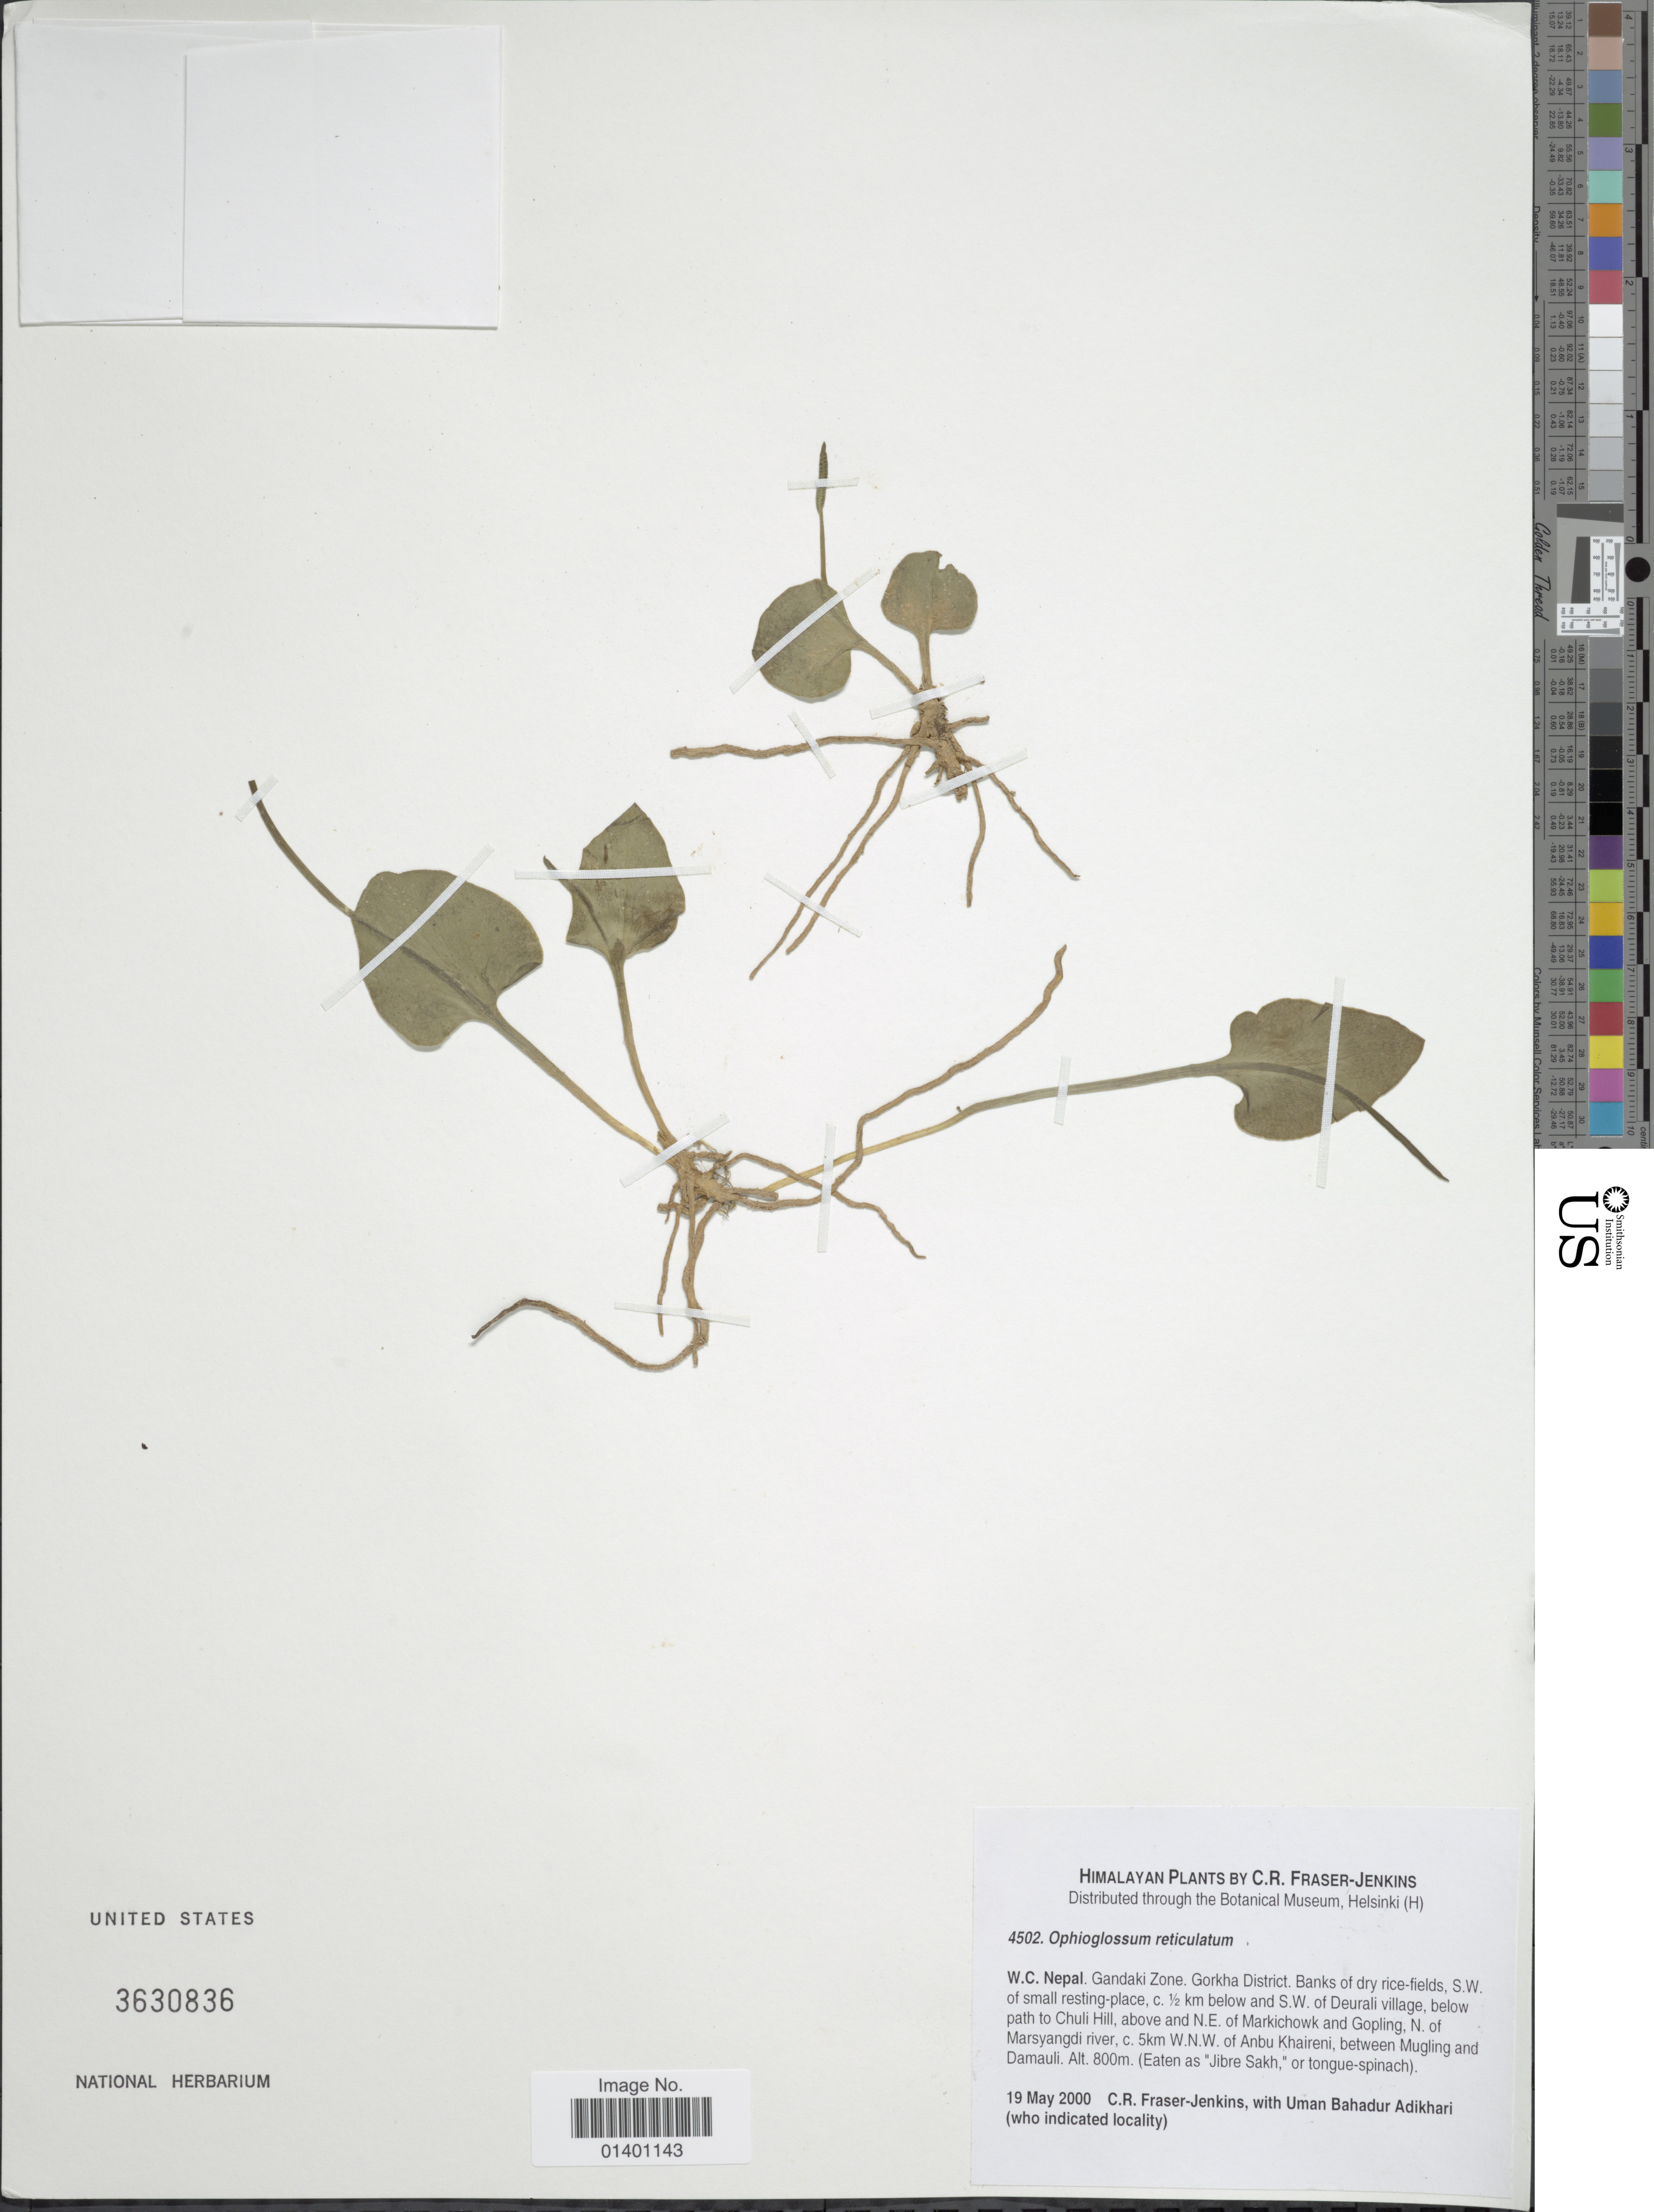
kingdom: Plantae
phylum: Tracheophyta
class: Polypodiopsida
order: Ophioglossales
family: Ophioglossaceae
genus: Ophioglossum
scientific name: Ophioglossum reticulatum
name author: L.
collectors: C. R. Fraser-Jenkins & U. Adikhari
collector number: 4502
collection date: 2000-05-19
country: Nepal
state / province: Gandaki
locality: W.C. Nepal, Gandaki Zone, Gorkha District, banks of dry rice-fields, S.W. of small resting-place, c. ½ km below and S.W. of Deurali village, below path to Chuli Hill, above and N.E. of Markichowk and Gopling, N. of Marsyangdi river, c. 5 km W.N.W. of Anbu Khaireni, between Mugling and Damauli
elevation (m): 800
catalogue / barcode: US 3630836